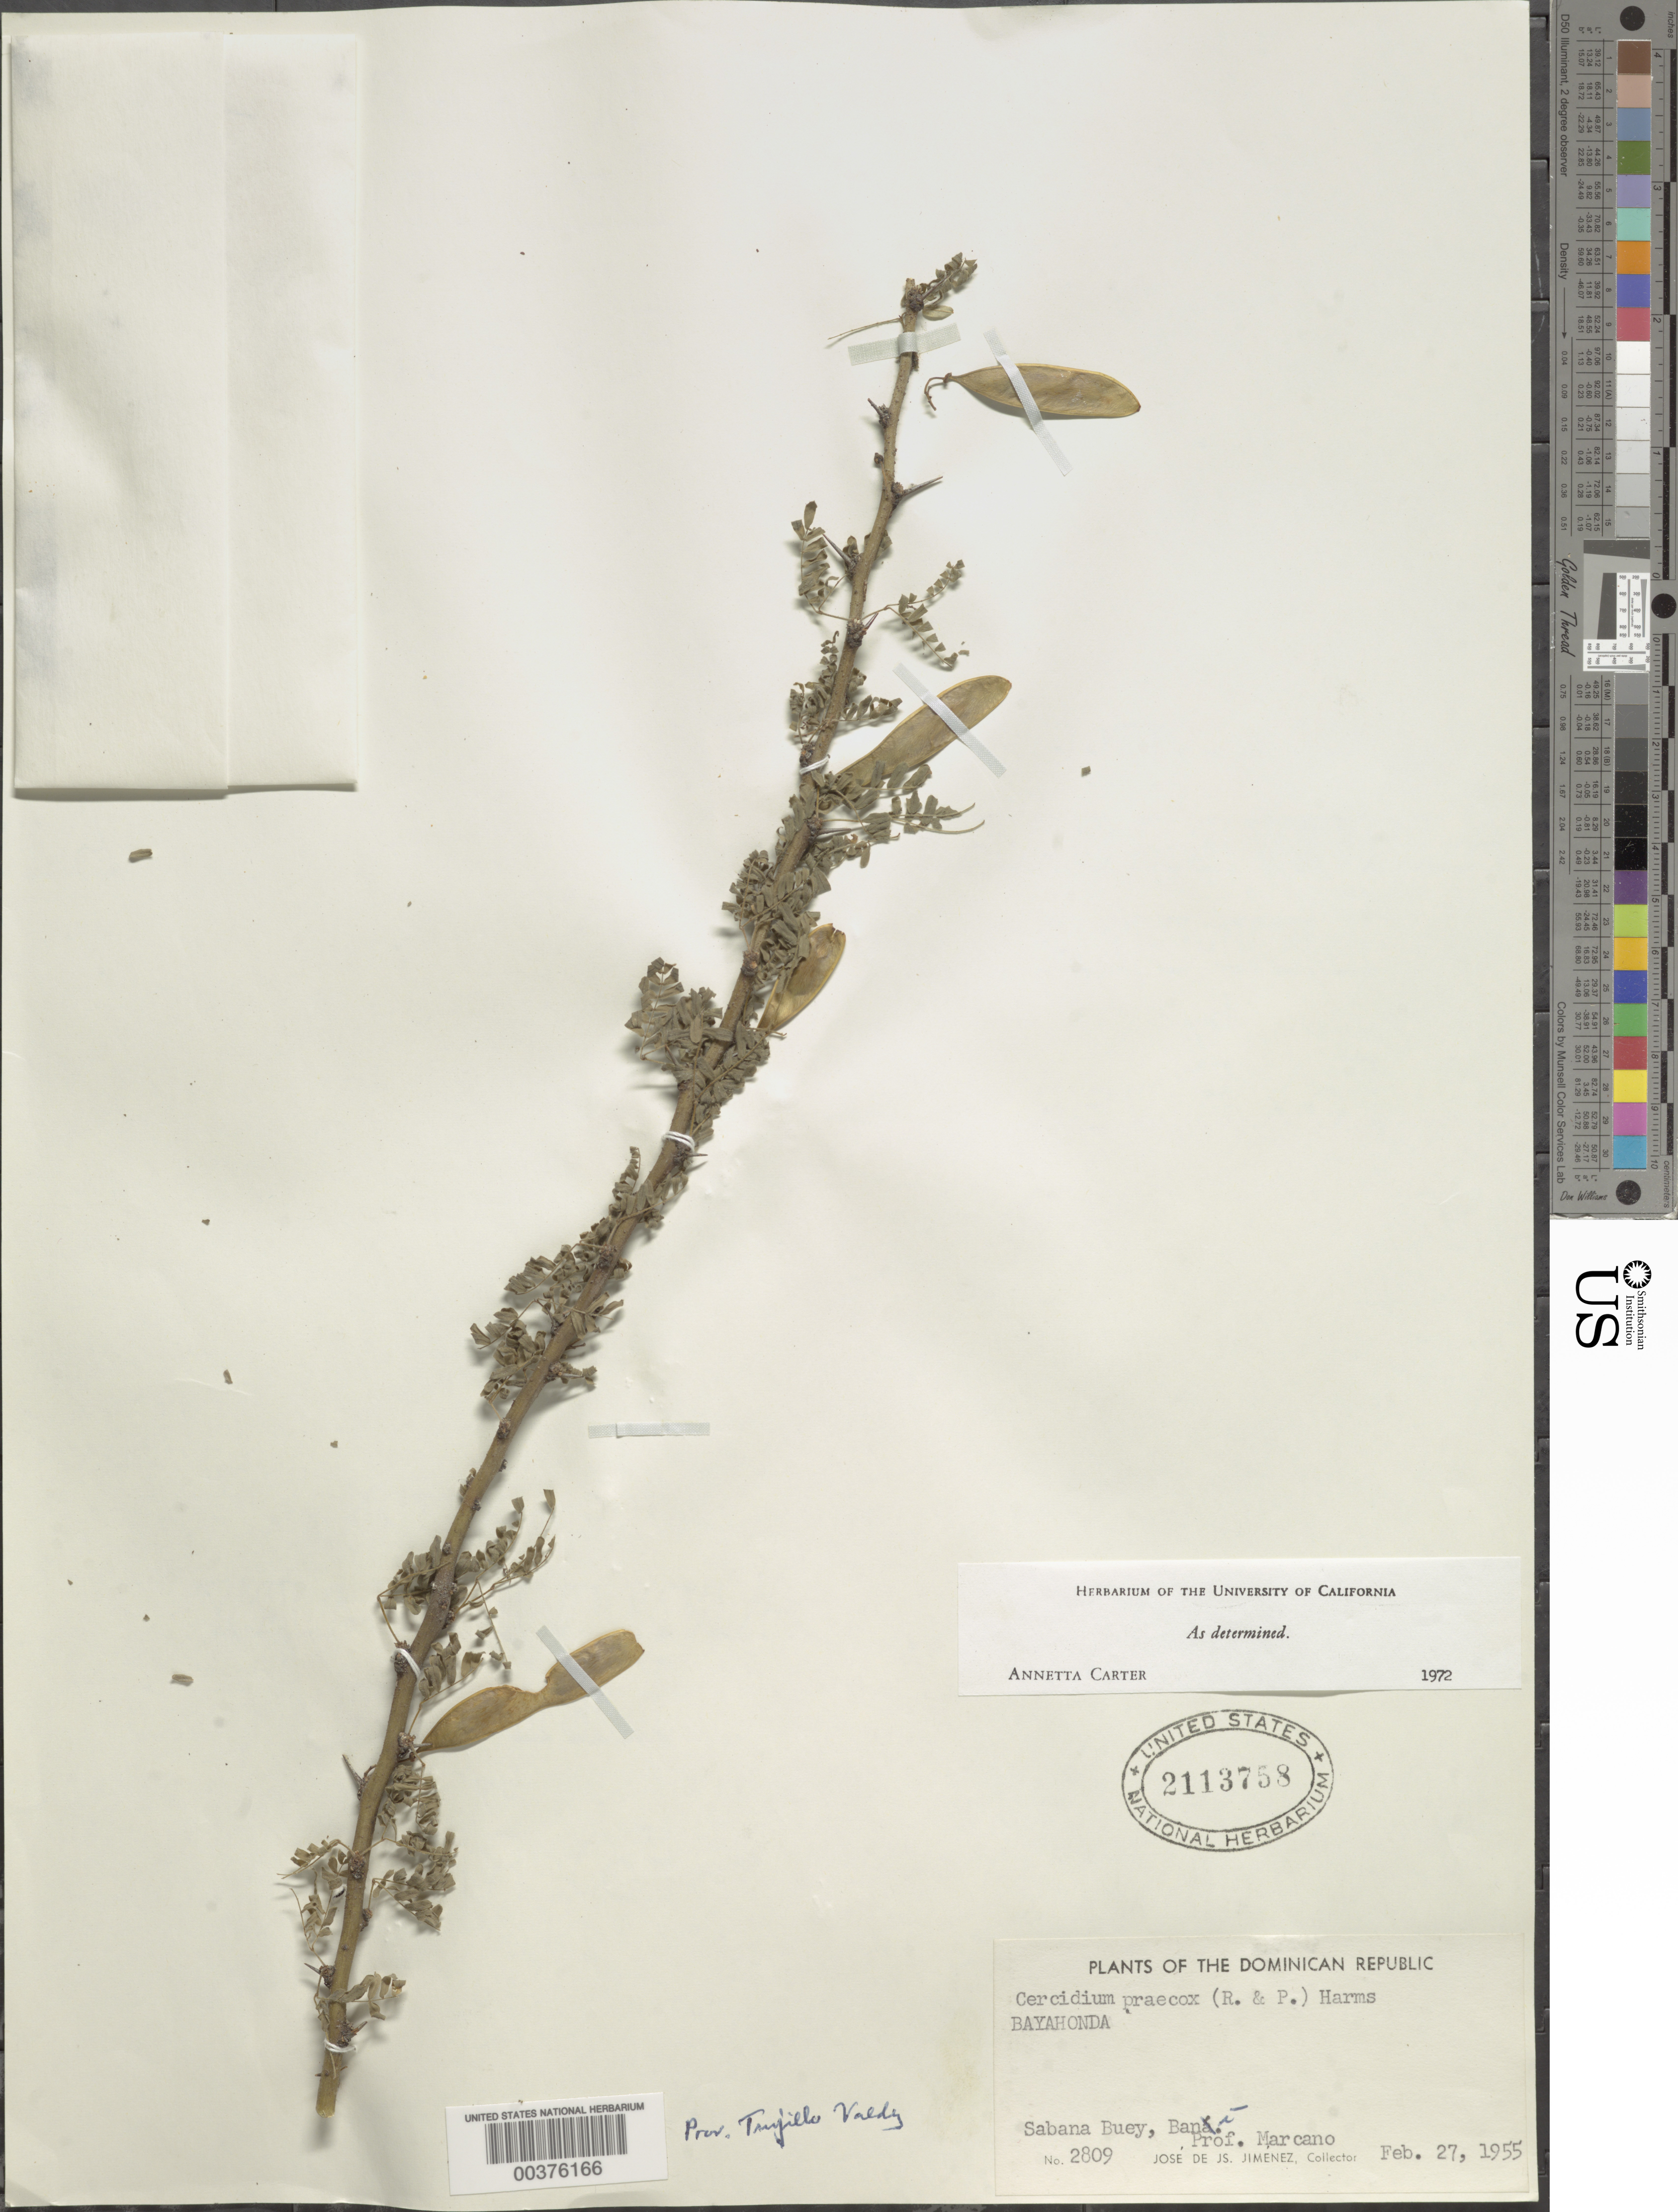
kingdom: Plantae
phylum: Tracheophyta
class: Magnoliopsida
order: Fabales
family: Fabaceae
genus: Parkinsonia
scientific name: Parkinsonia praecox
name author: (Ruiz & Pav.) J.E. Hawkins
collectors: J. J. Jiménez Almonte & E. J. Marcano F.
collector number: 2809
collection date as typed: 27 Feb 1955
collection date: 1955-02-27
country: Dominican Republic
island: Hispaniola Island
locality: Sabana buey, bani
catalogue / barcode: US 2113758